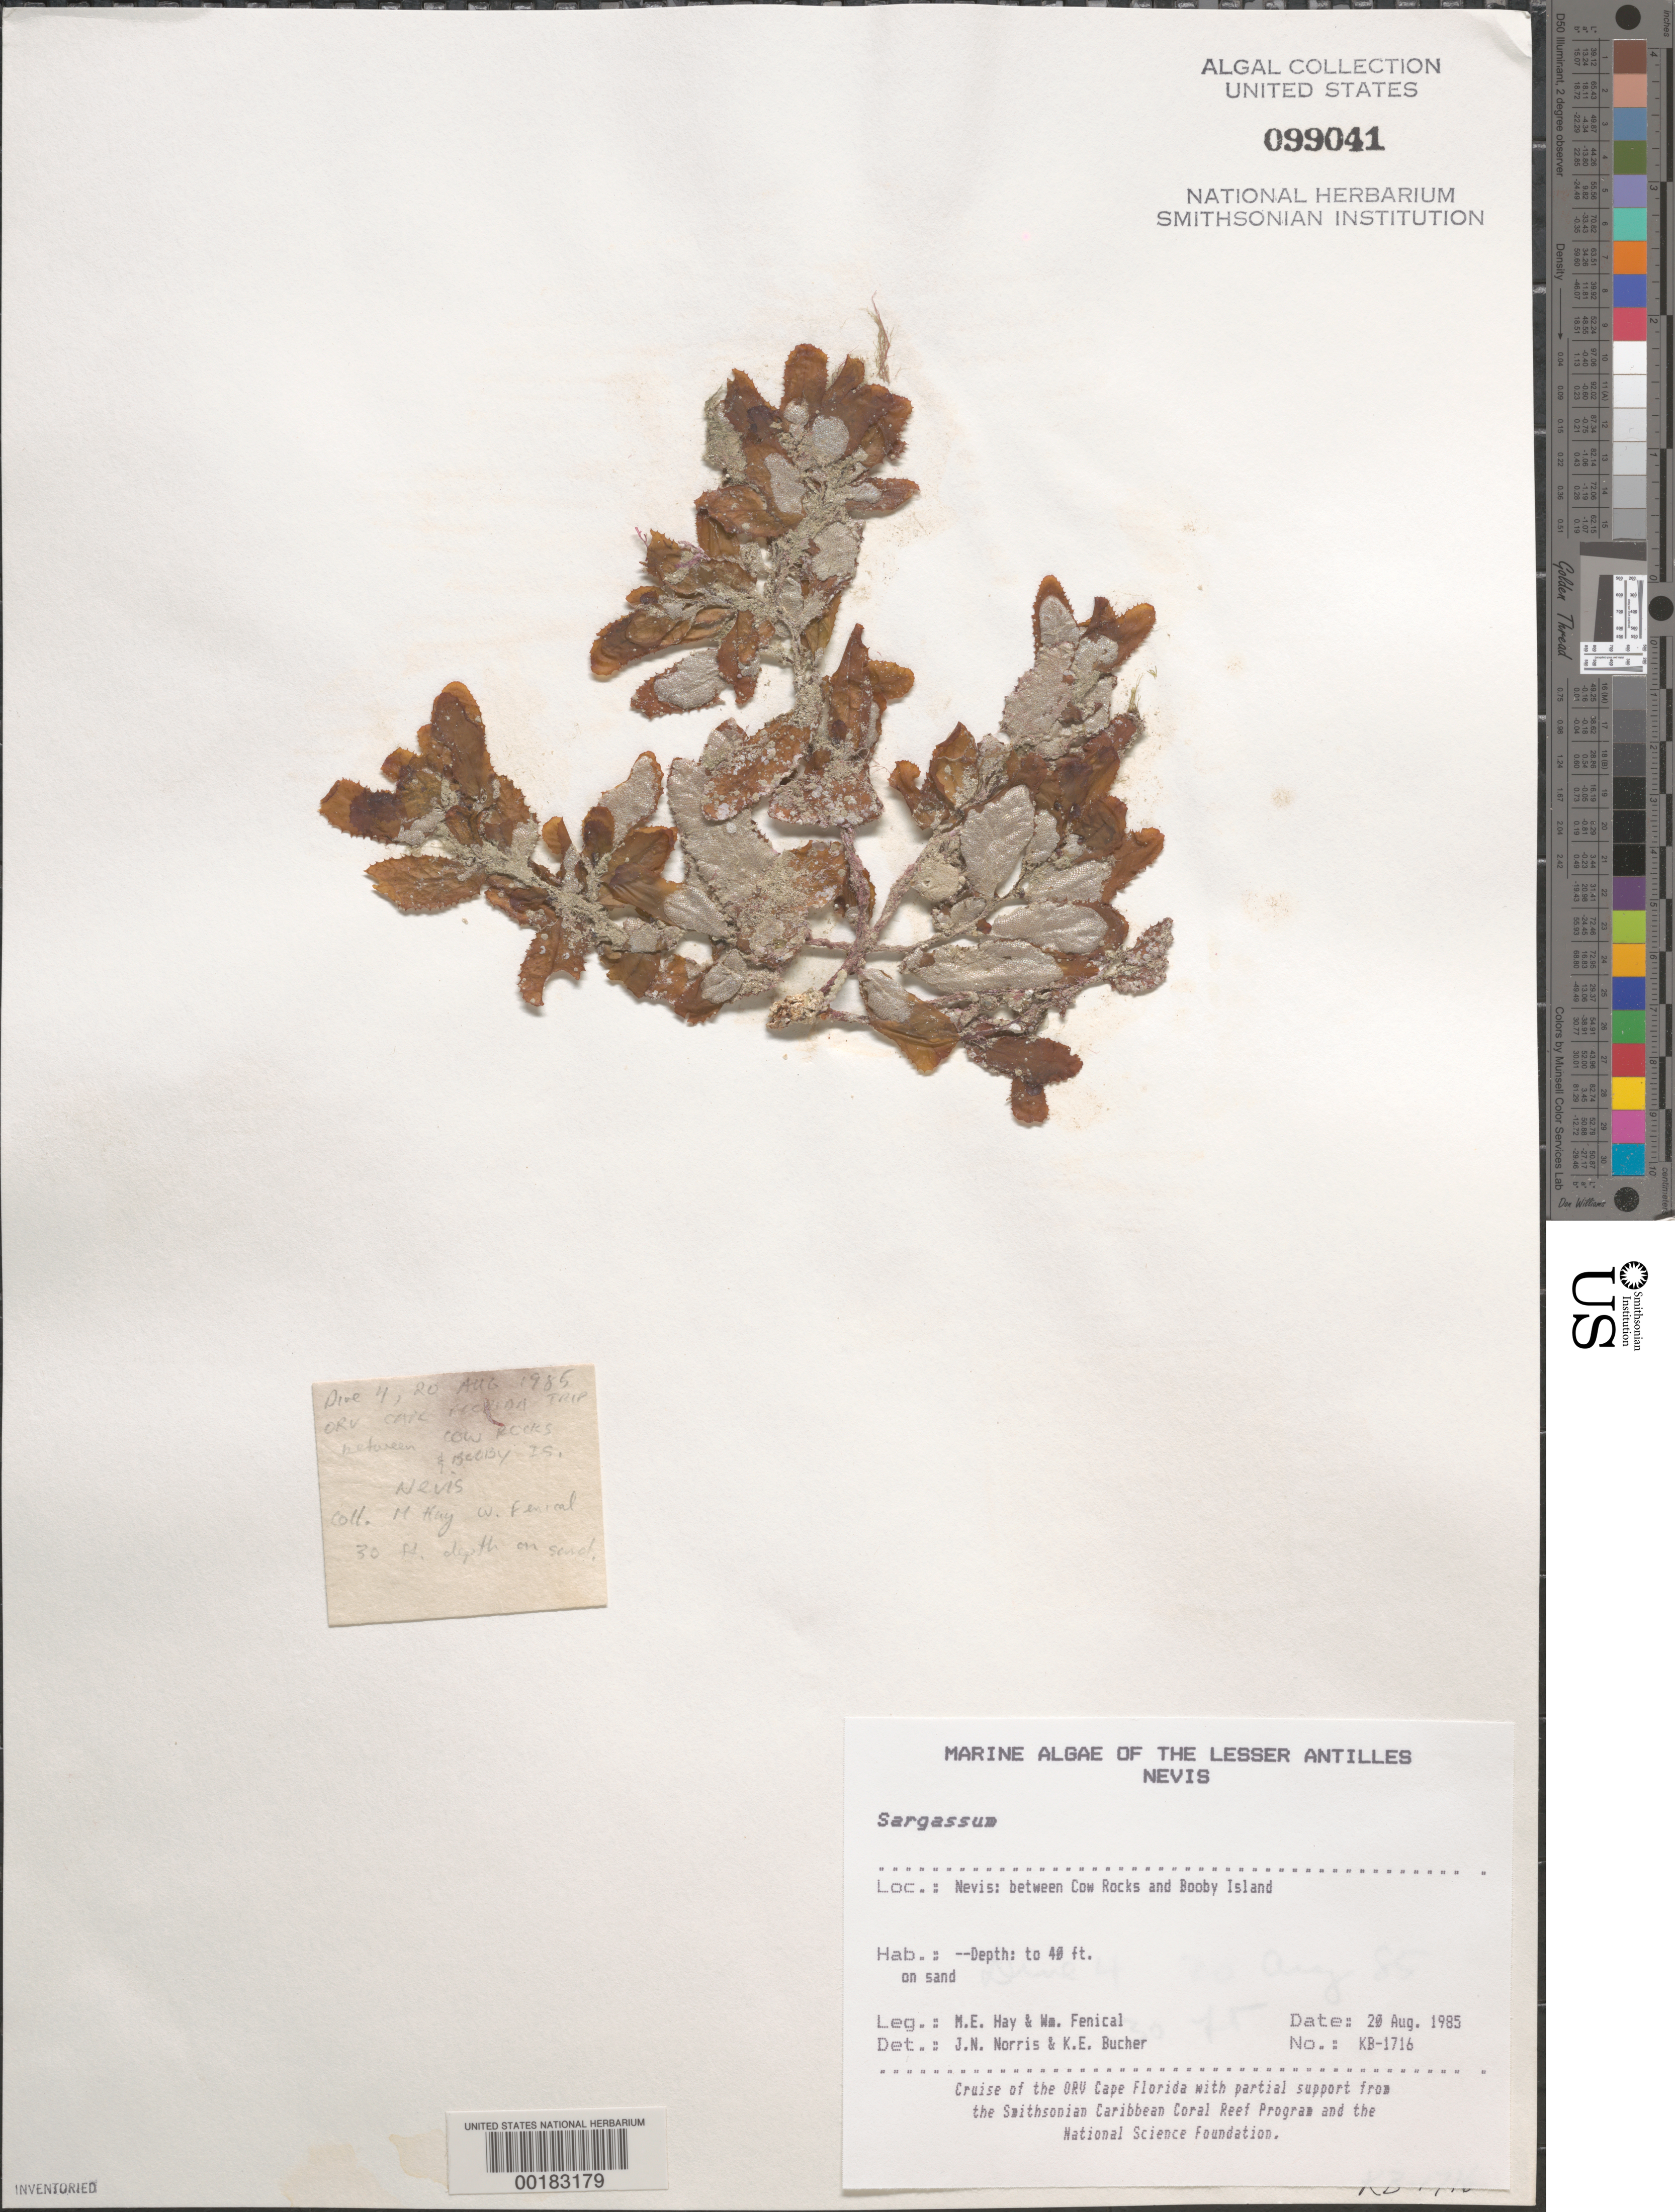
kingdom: Chromista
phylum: Ochrophyta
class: Phaeophyceae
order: Fucales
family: Sargassaceae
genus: Sargassum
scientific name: Sargassum sp.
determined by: Norris, J. N.; Bucher, K. E.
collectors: M. E. Hay & W. Fenical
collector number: KB-1716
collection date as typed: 20 Aug 1985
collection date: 1985-08-20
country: St. Christopher-Nevis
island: Nevis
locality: Between Cow Rocks and Booby Island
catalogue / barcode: US 99041